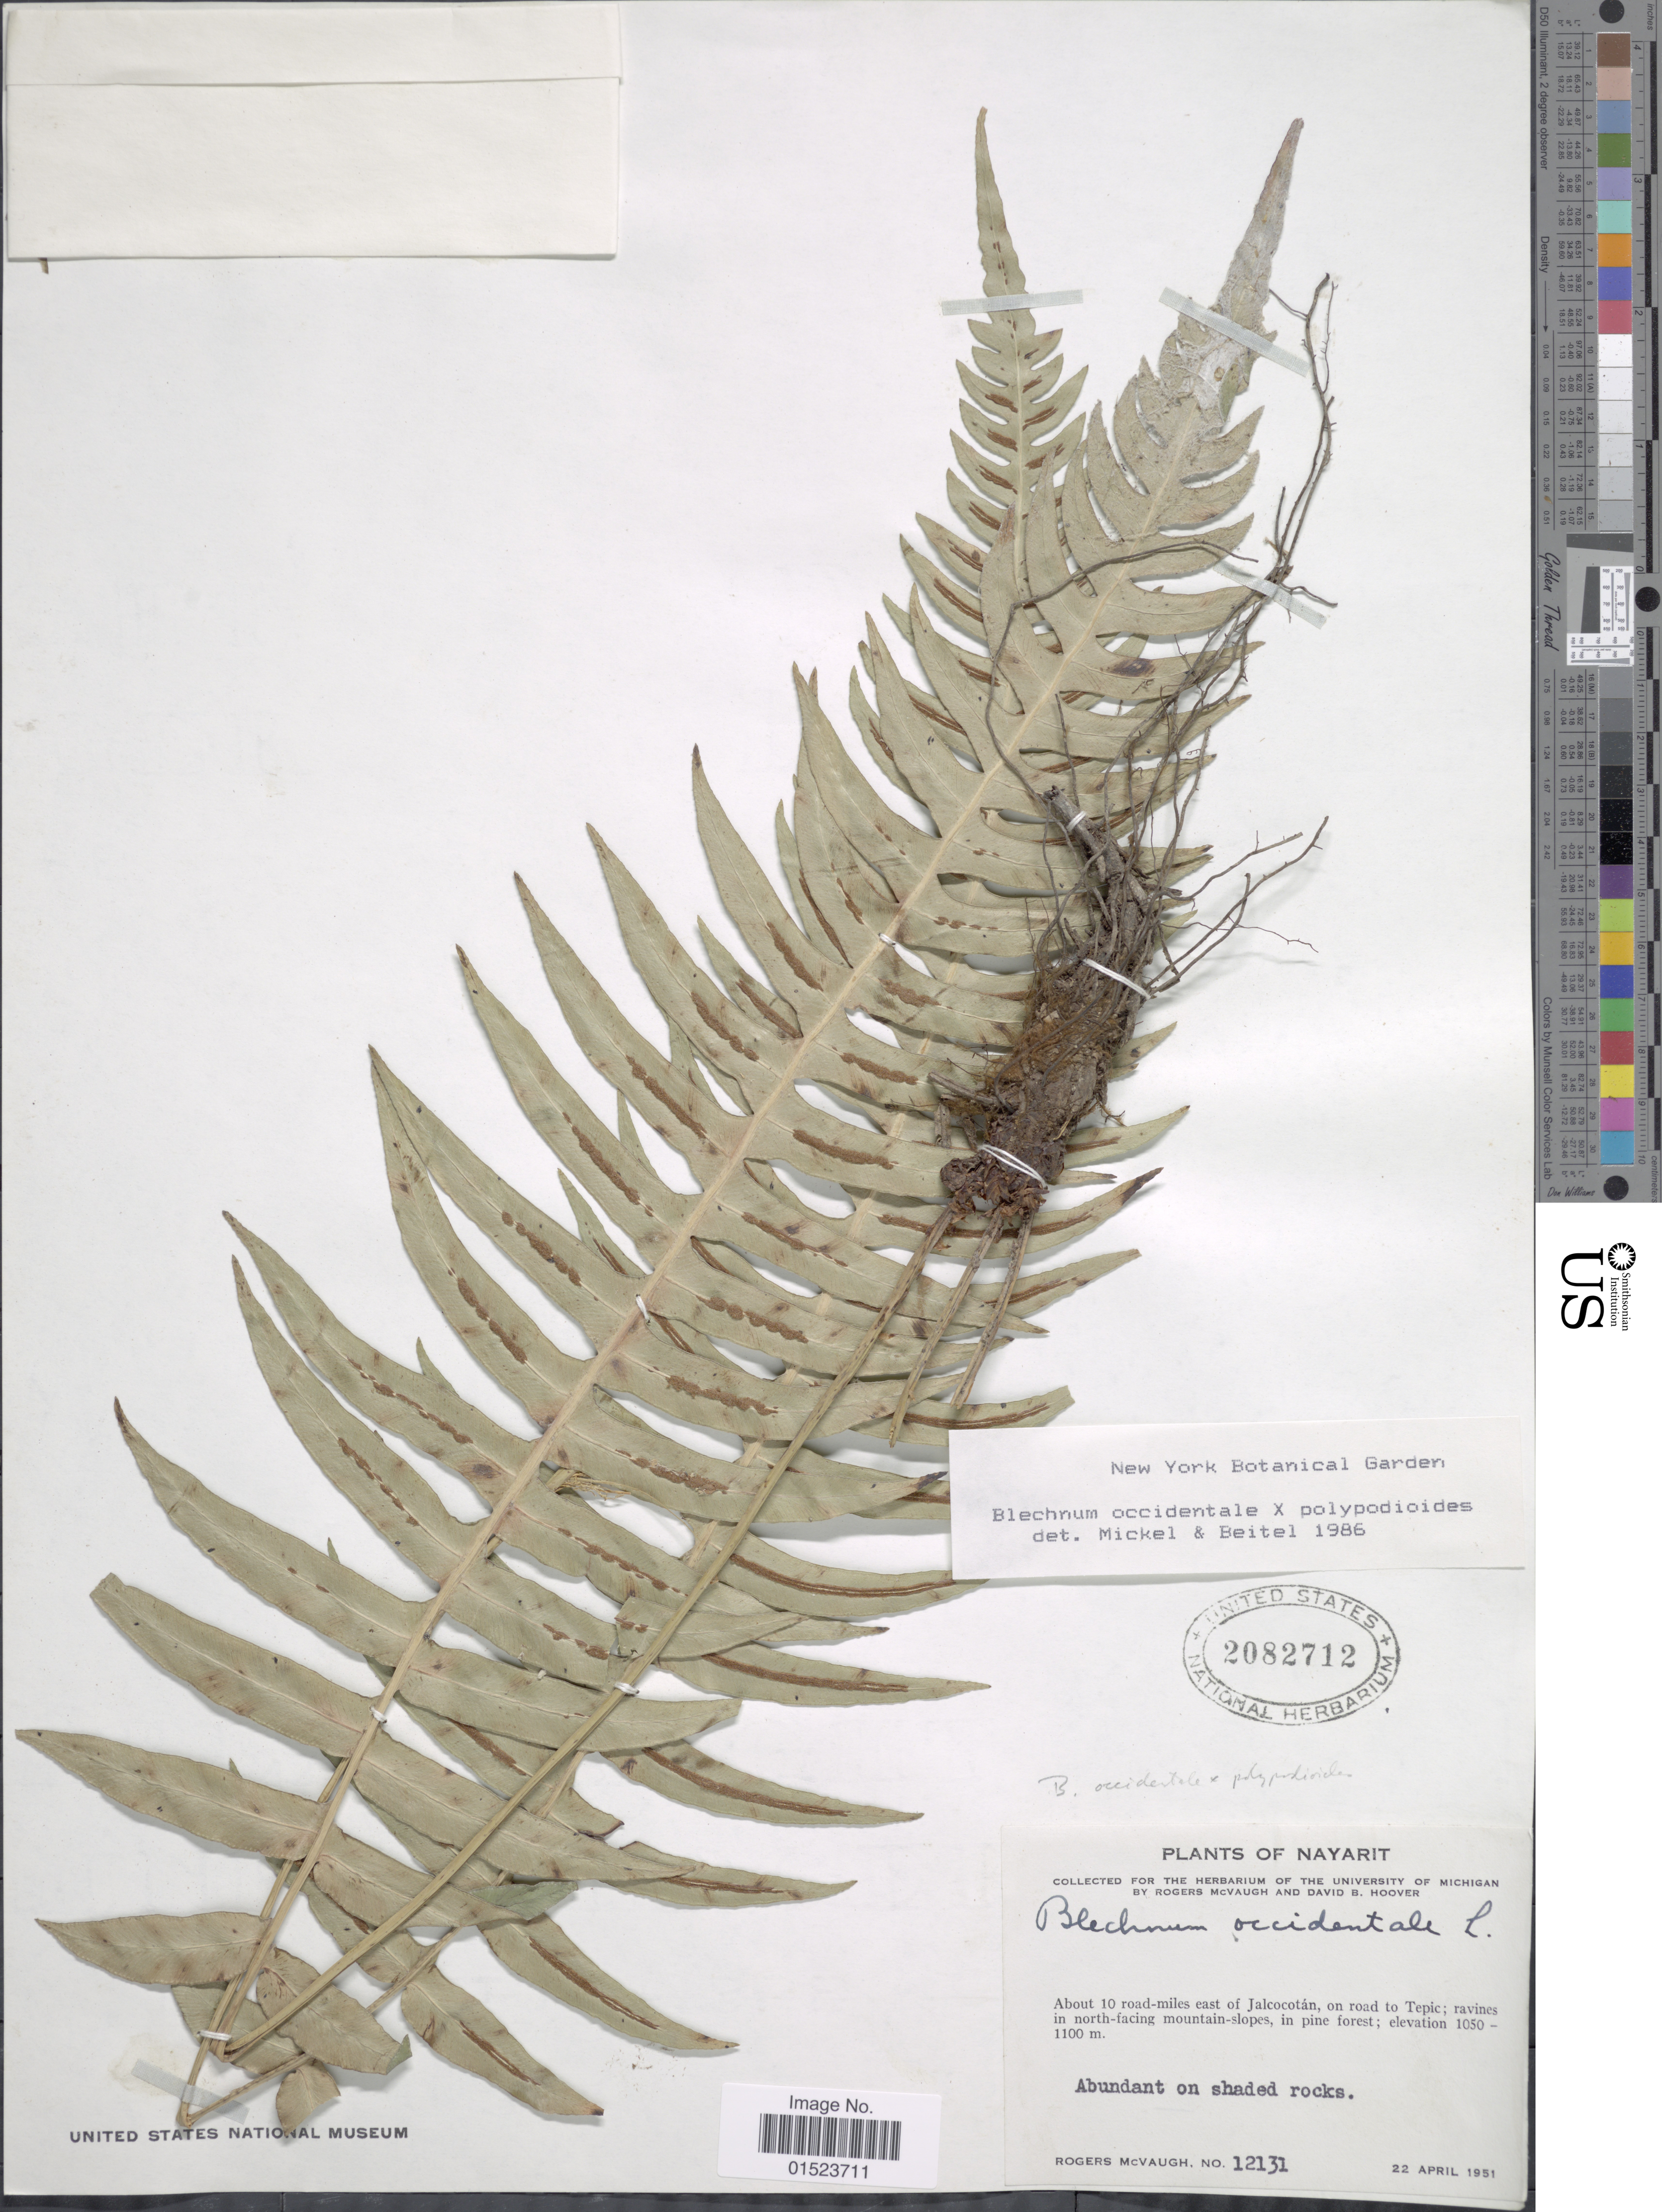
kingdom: Plantae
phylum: Tracheophyta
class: Polypodiopsida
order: Polypodiales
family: Blechnaceae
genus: Blechnum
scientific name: Blechnum confluens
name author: D.F.K. Schltdl. & Cham.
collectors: R. McVaugh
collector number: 12131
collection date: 1951-04-22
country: Mexico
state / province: Nayarit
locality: About 10 road-miles east of Jalcocotán, on road to Tepic; ravines in north-facing mountain-slopes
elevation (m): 1050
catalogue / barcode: US 2082712